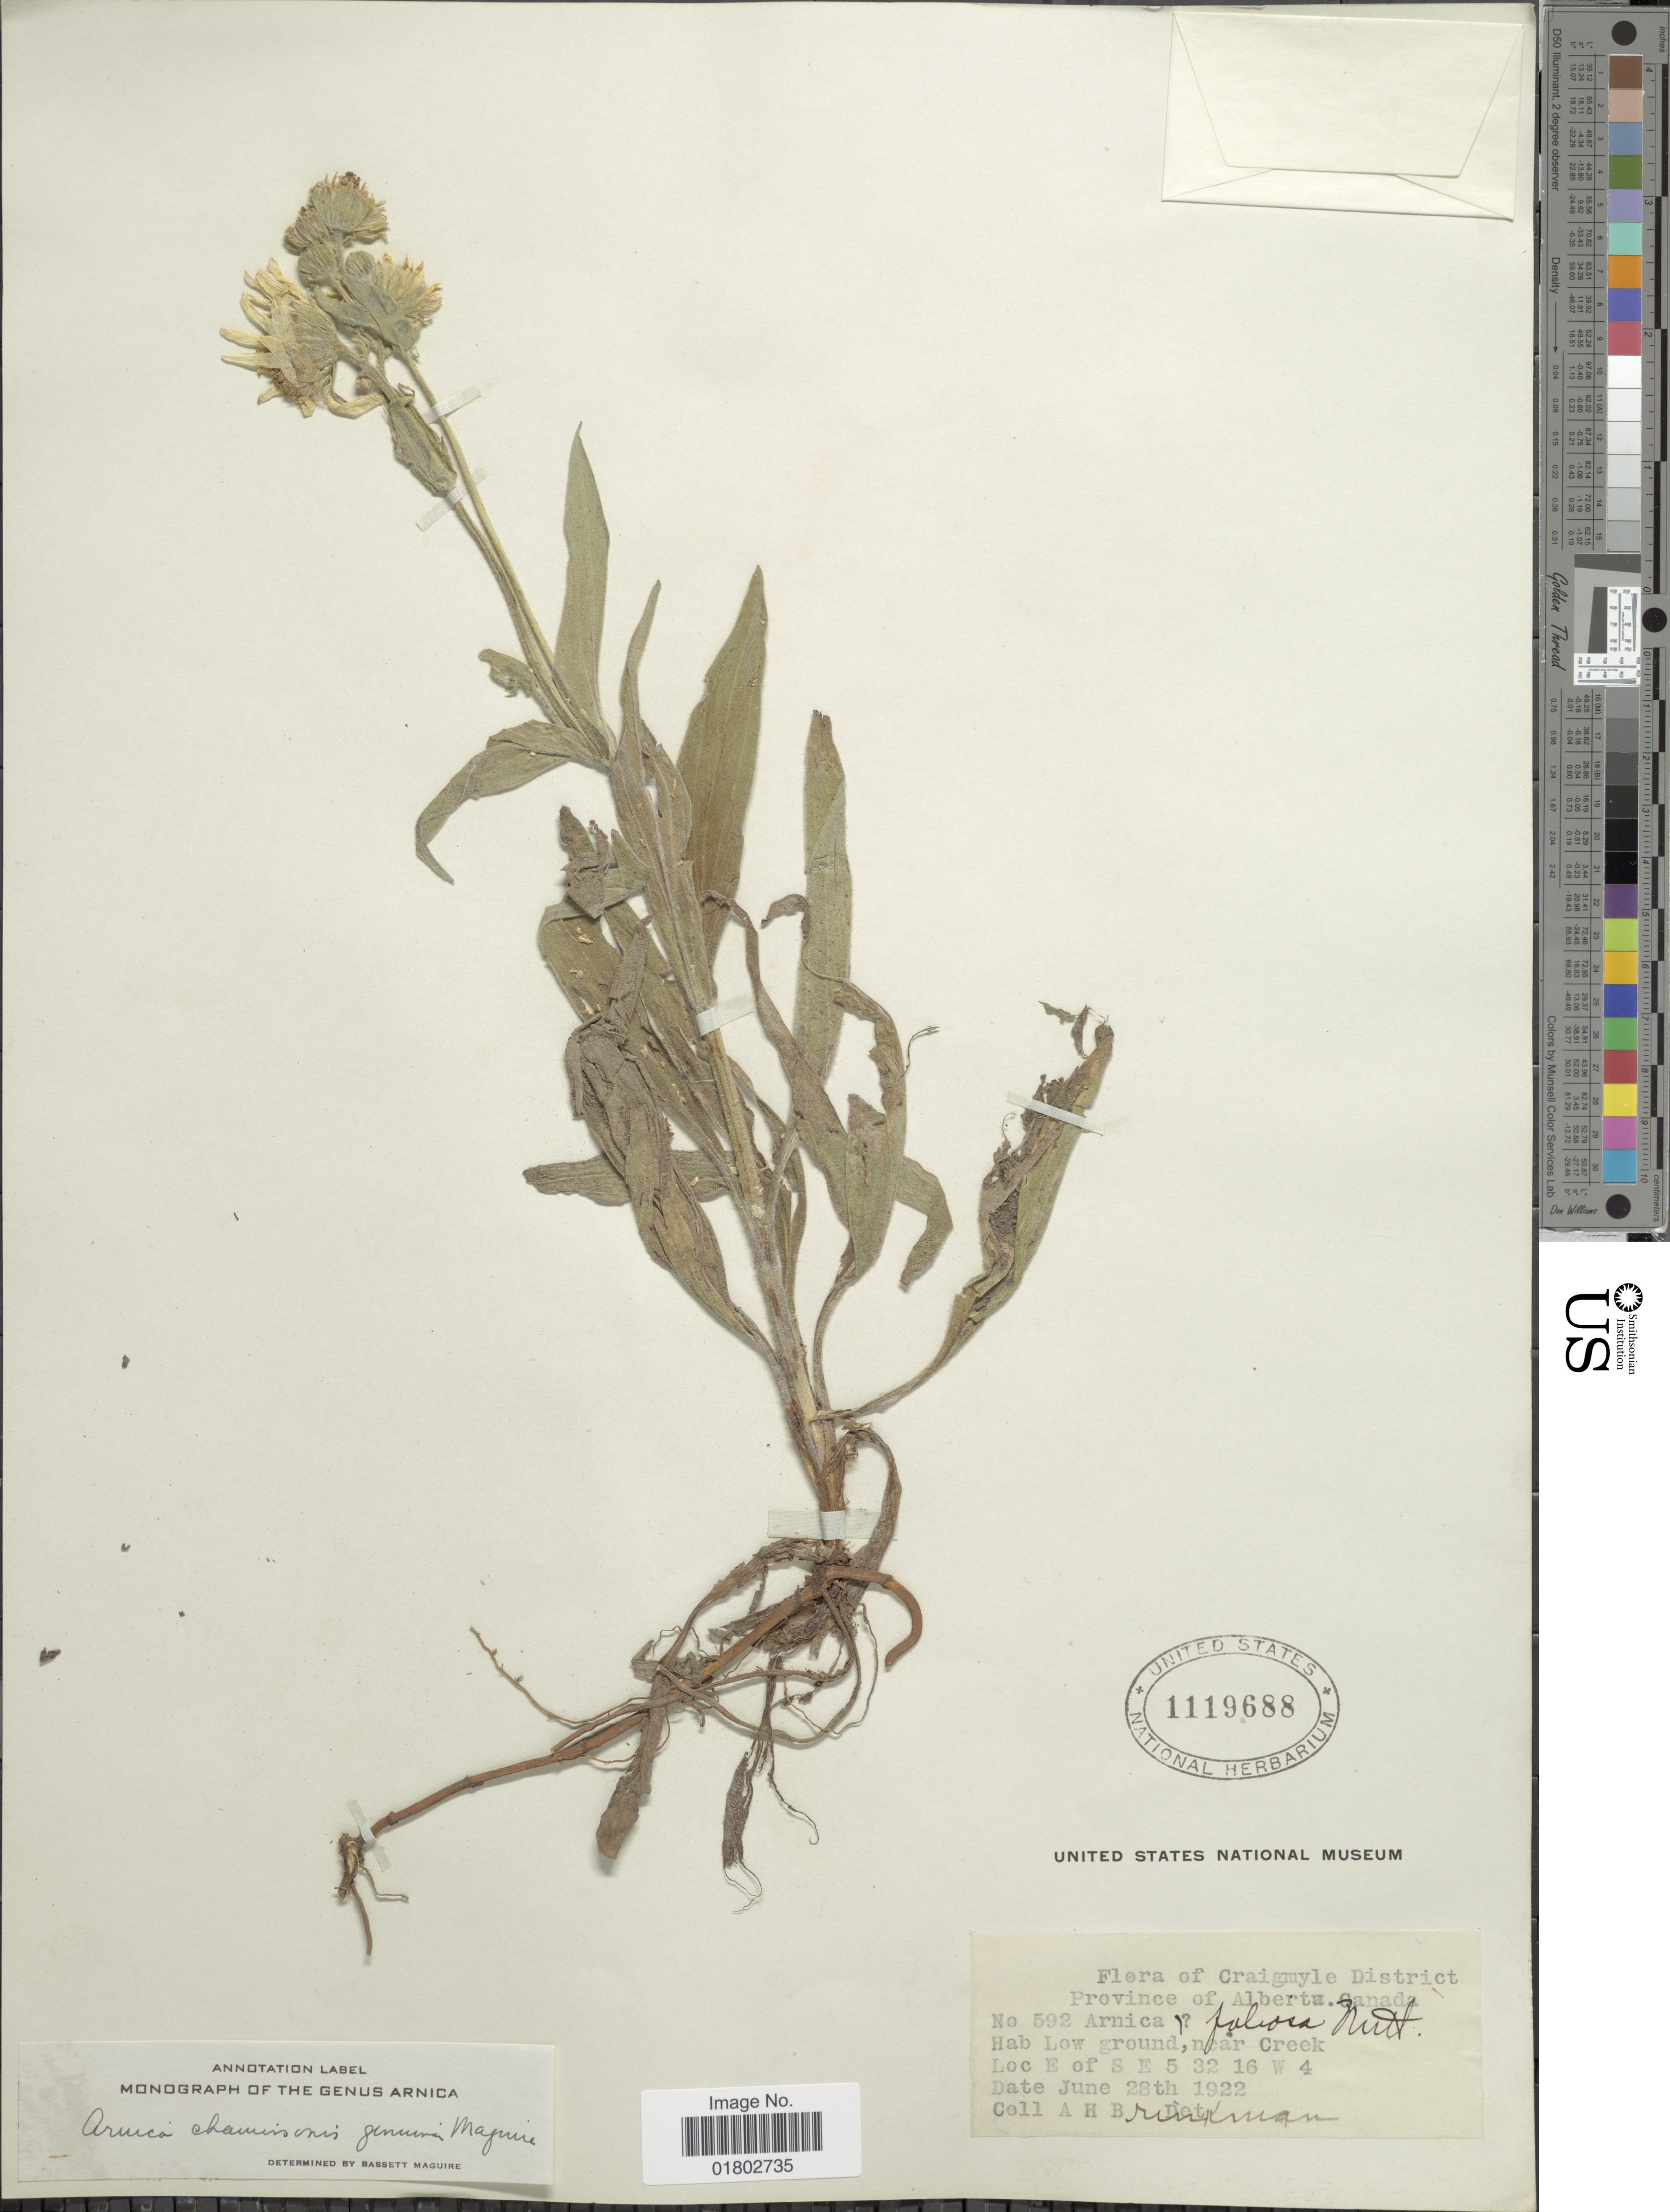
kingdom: Plantae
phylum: Tracheophyta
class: Magnoliopsida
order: Asterales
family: Asteraceae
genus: Arnica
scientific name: Arnica chamissonis subsp. genuina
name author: Maguire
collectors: A. Brinkman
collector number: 592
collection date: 1922-06-28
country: Canada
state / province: Alberta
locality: Craigmyle District, Low ground, near Creek, E of S E 5 32 16 W 4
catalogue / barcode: US 1119688